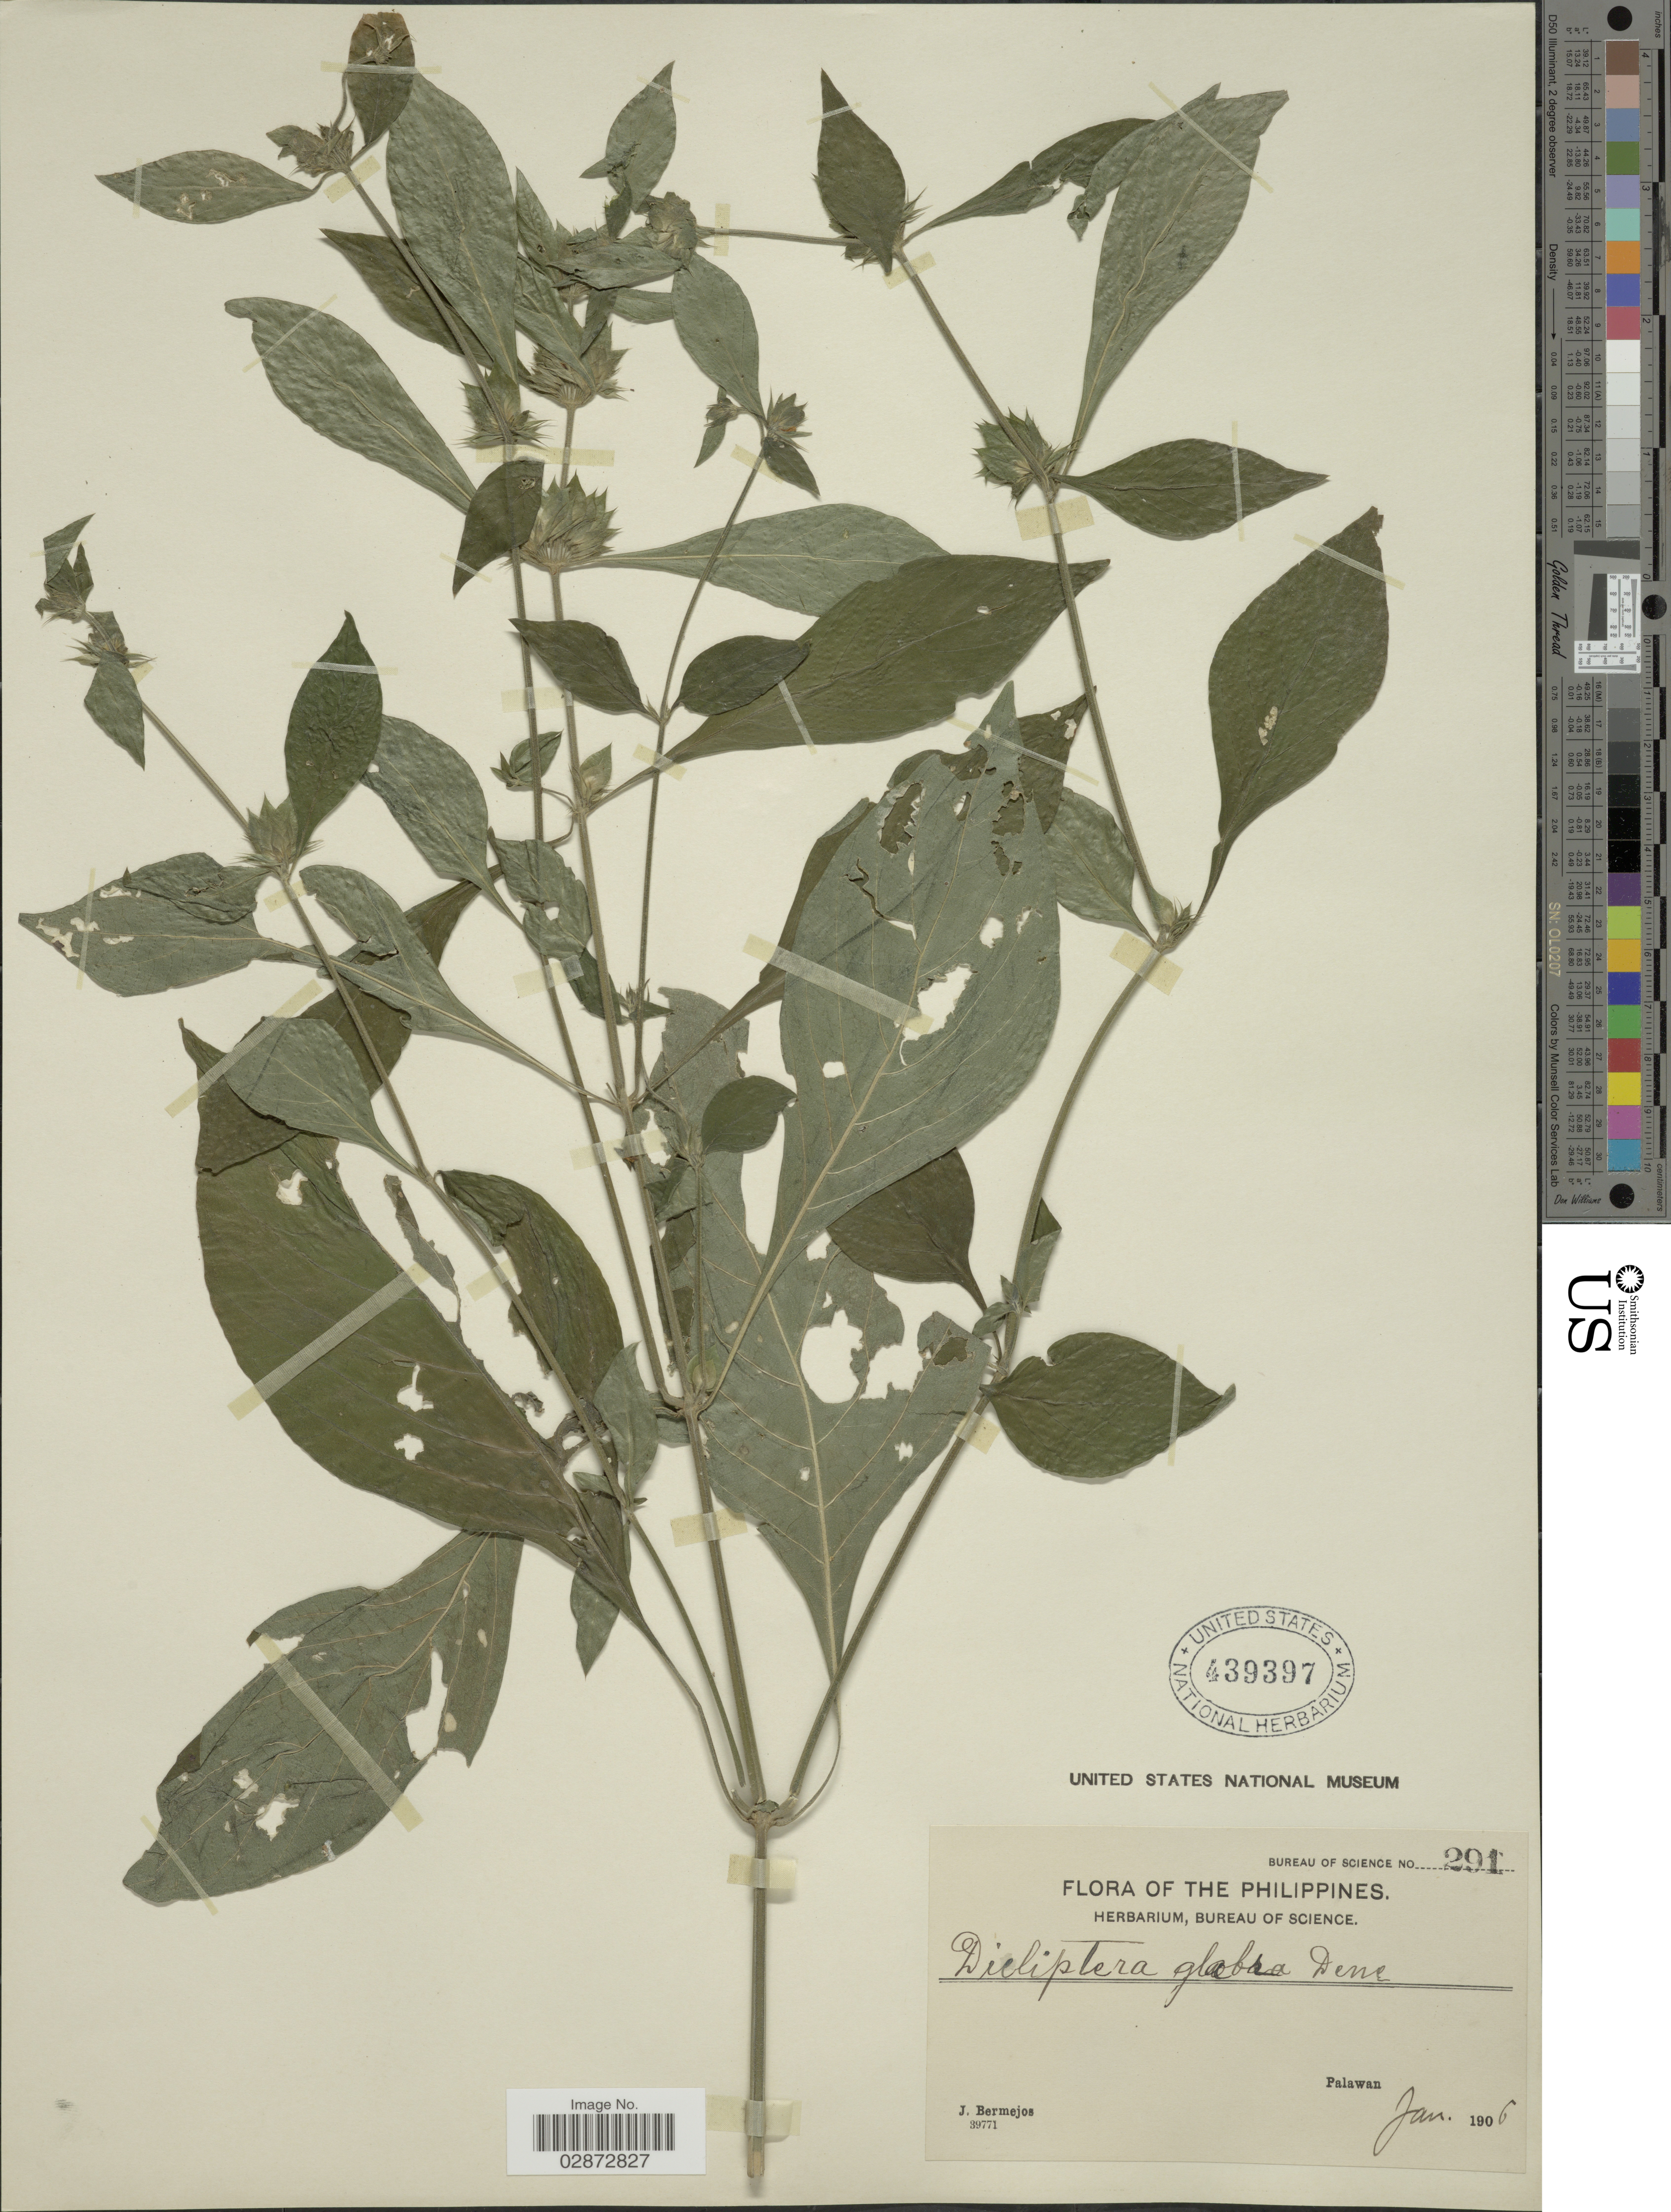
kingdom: Plantae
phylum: Tracheophyta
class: Magnoliopsida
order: Lamiales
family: Acanthaceae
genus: Dicliptera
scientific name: Dicliptera contorta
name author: (Blanco) Merr.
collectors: J. Bermejos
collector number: Bureau of Science 291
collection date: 1906-01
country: Philippines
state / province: Mimaropa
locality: Palawan.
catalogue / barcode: US 439397